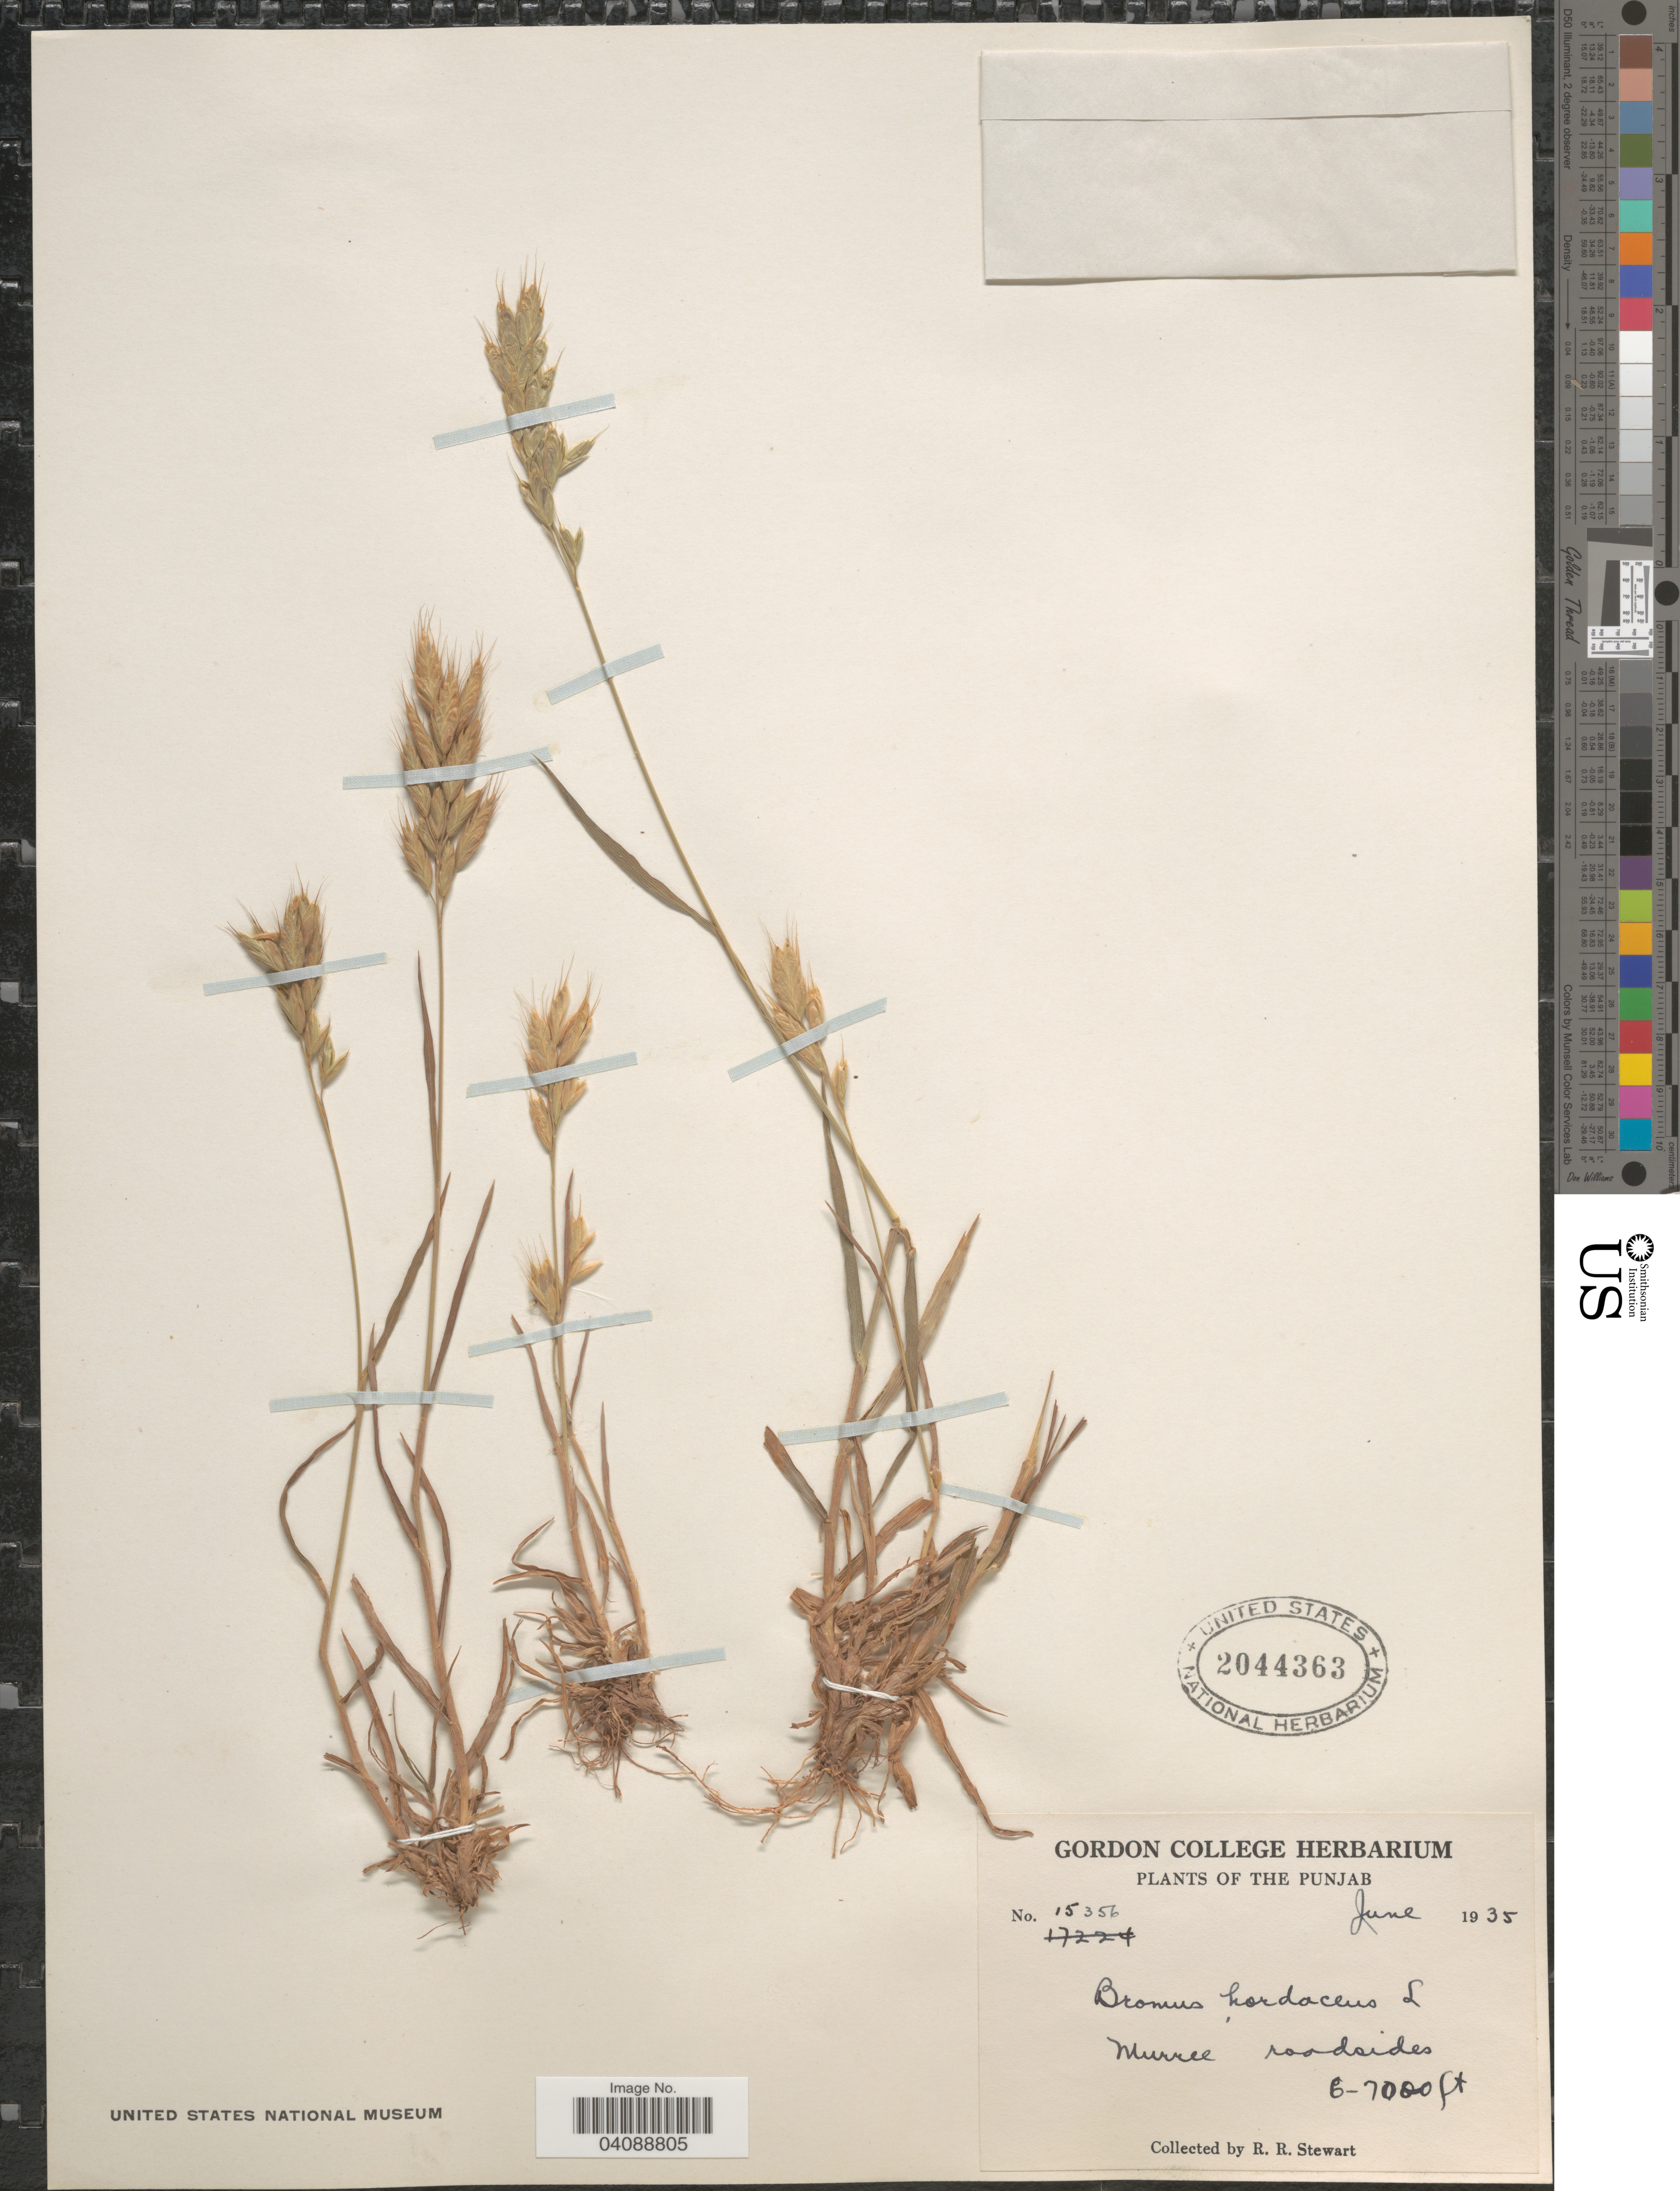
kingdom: Plantae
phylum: Tracheophyta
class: Liliopsida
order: Poales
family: Poaceae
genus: Bromus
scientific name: Bromus hordeaceus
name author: L.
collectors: R. Stewart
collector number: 15356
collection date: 1935-06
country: Pakistan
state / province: Punjab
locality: The Punjab. Murree roadsides.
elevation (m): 1829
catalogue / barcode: US 2044363